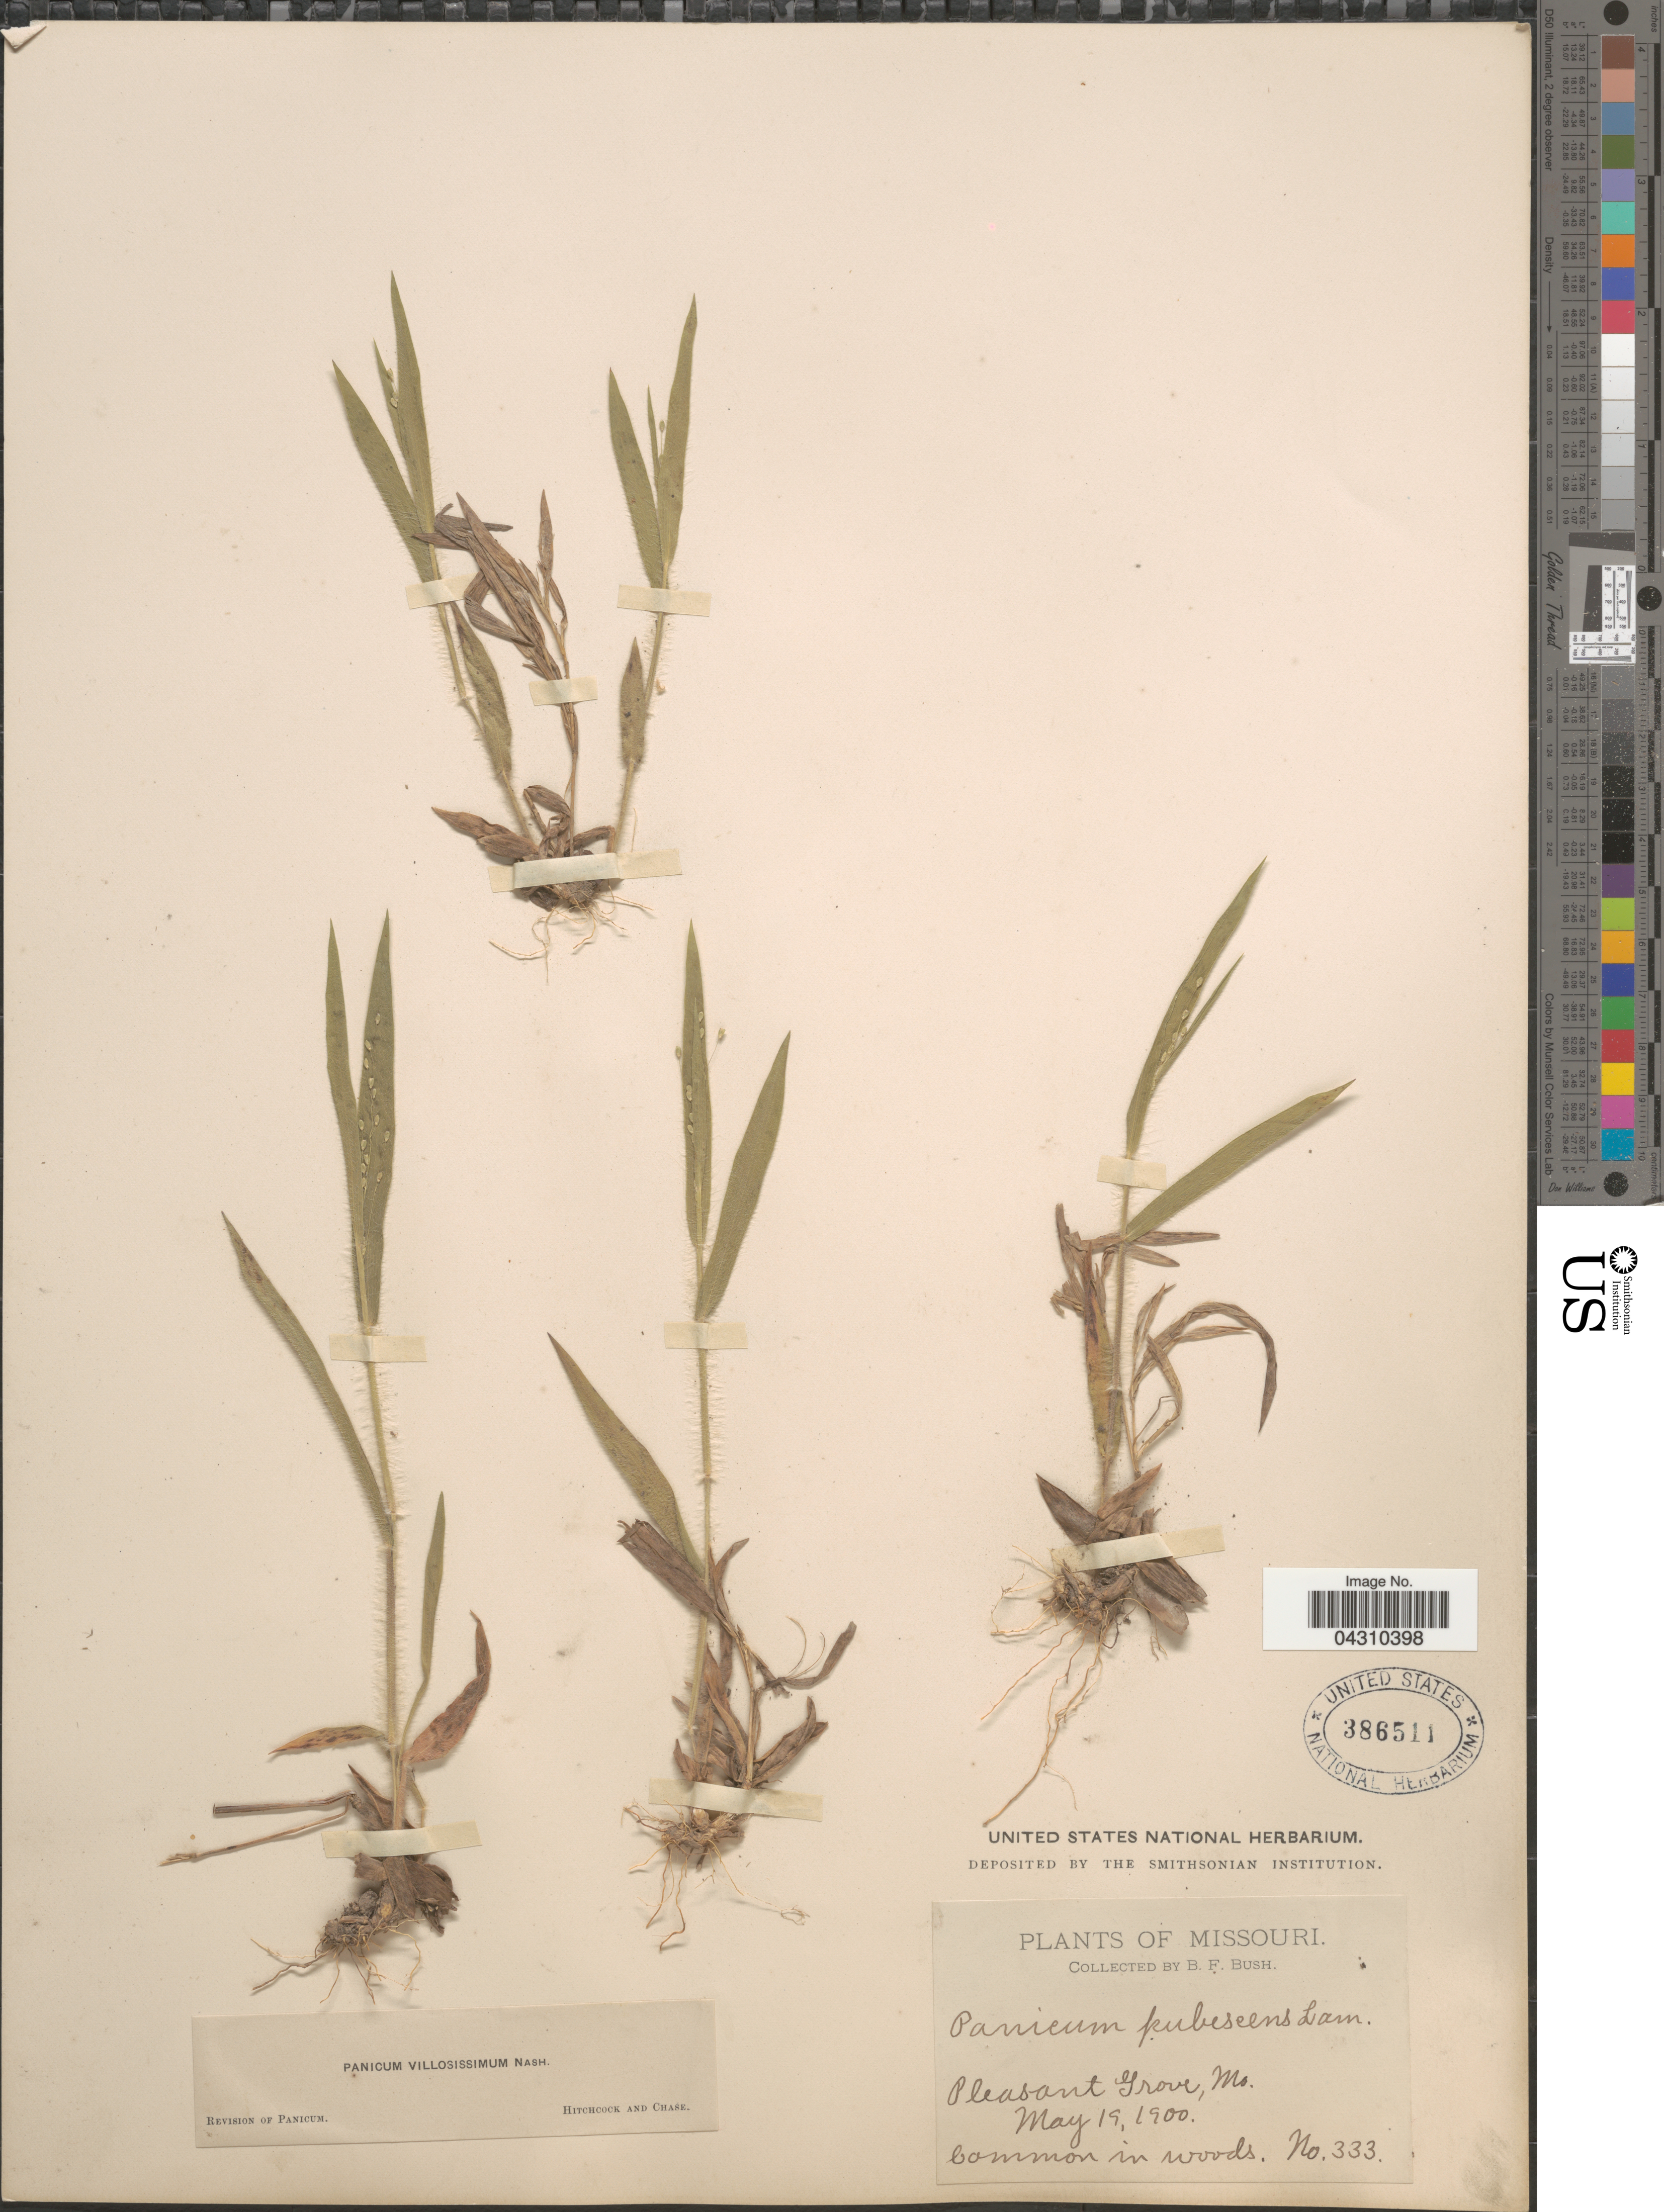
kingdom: Plantae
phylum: Tracheophyta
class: Liliopsida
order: Poales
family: Poaceae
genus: Dichanthelium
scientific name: Dichanthelium acuminatum var. acuminatum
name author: (Sw.) Gould & C.A. Clark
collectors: B. F. Bush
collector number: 333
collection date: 1900-05-19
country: United States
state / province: Missouri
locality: Pleasant Grove.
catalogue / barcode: US 386511